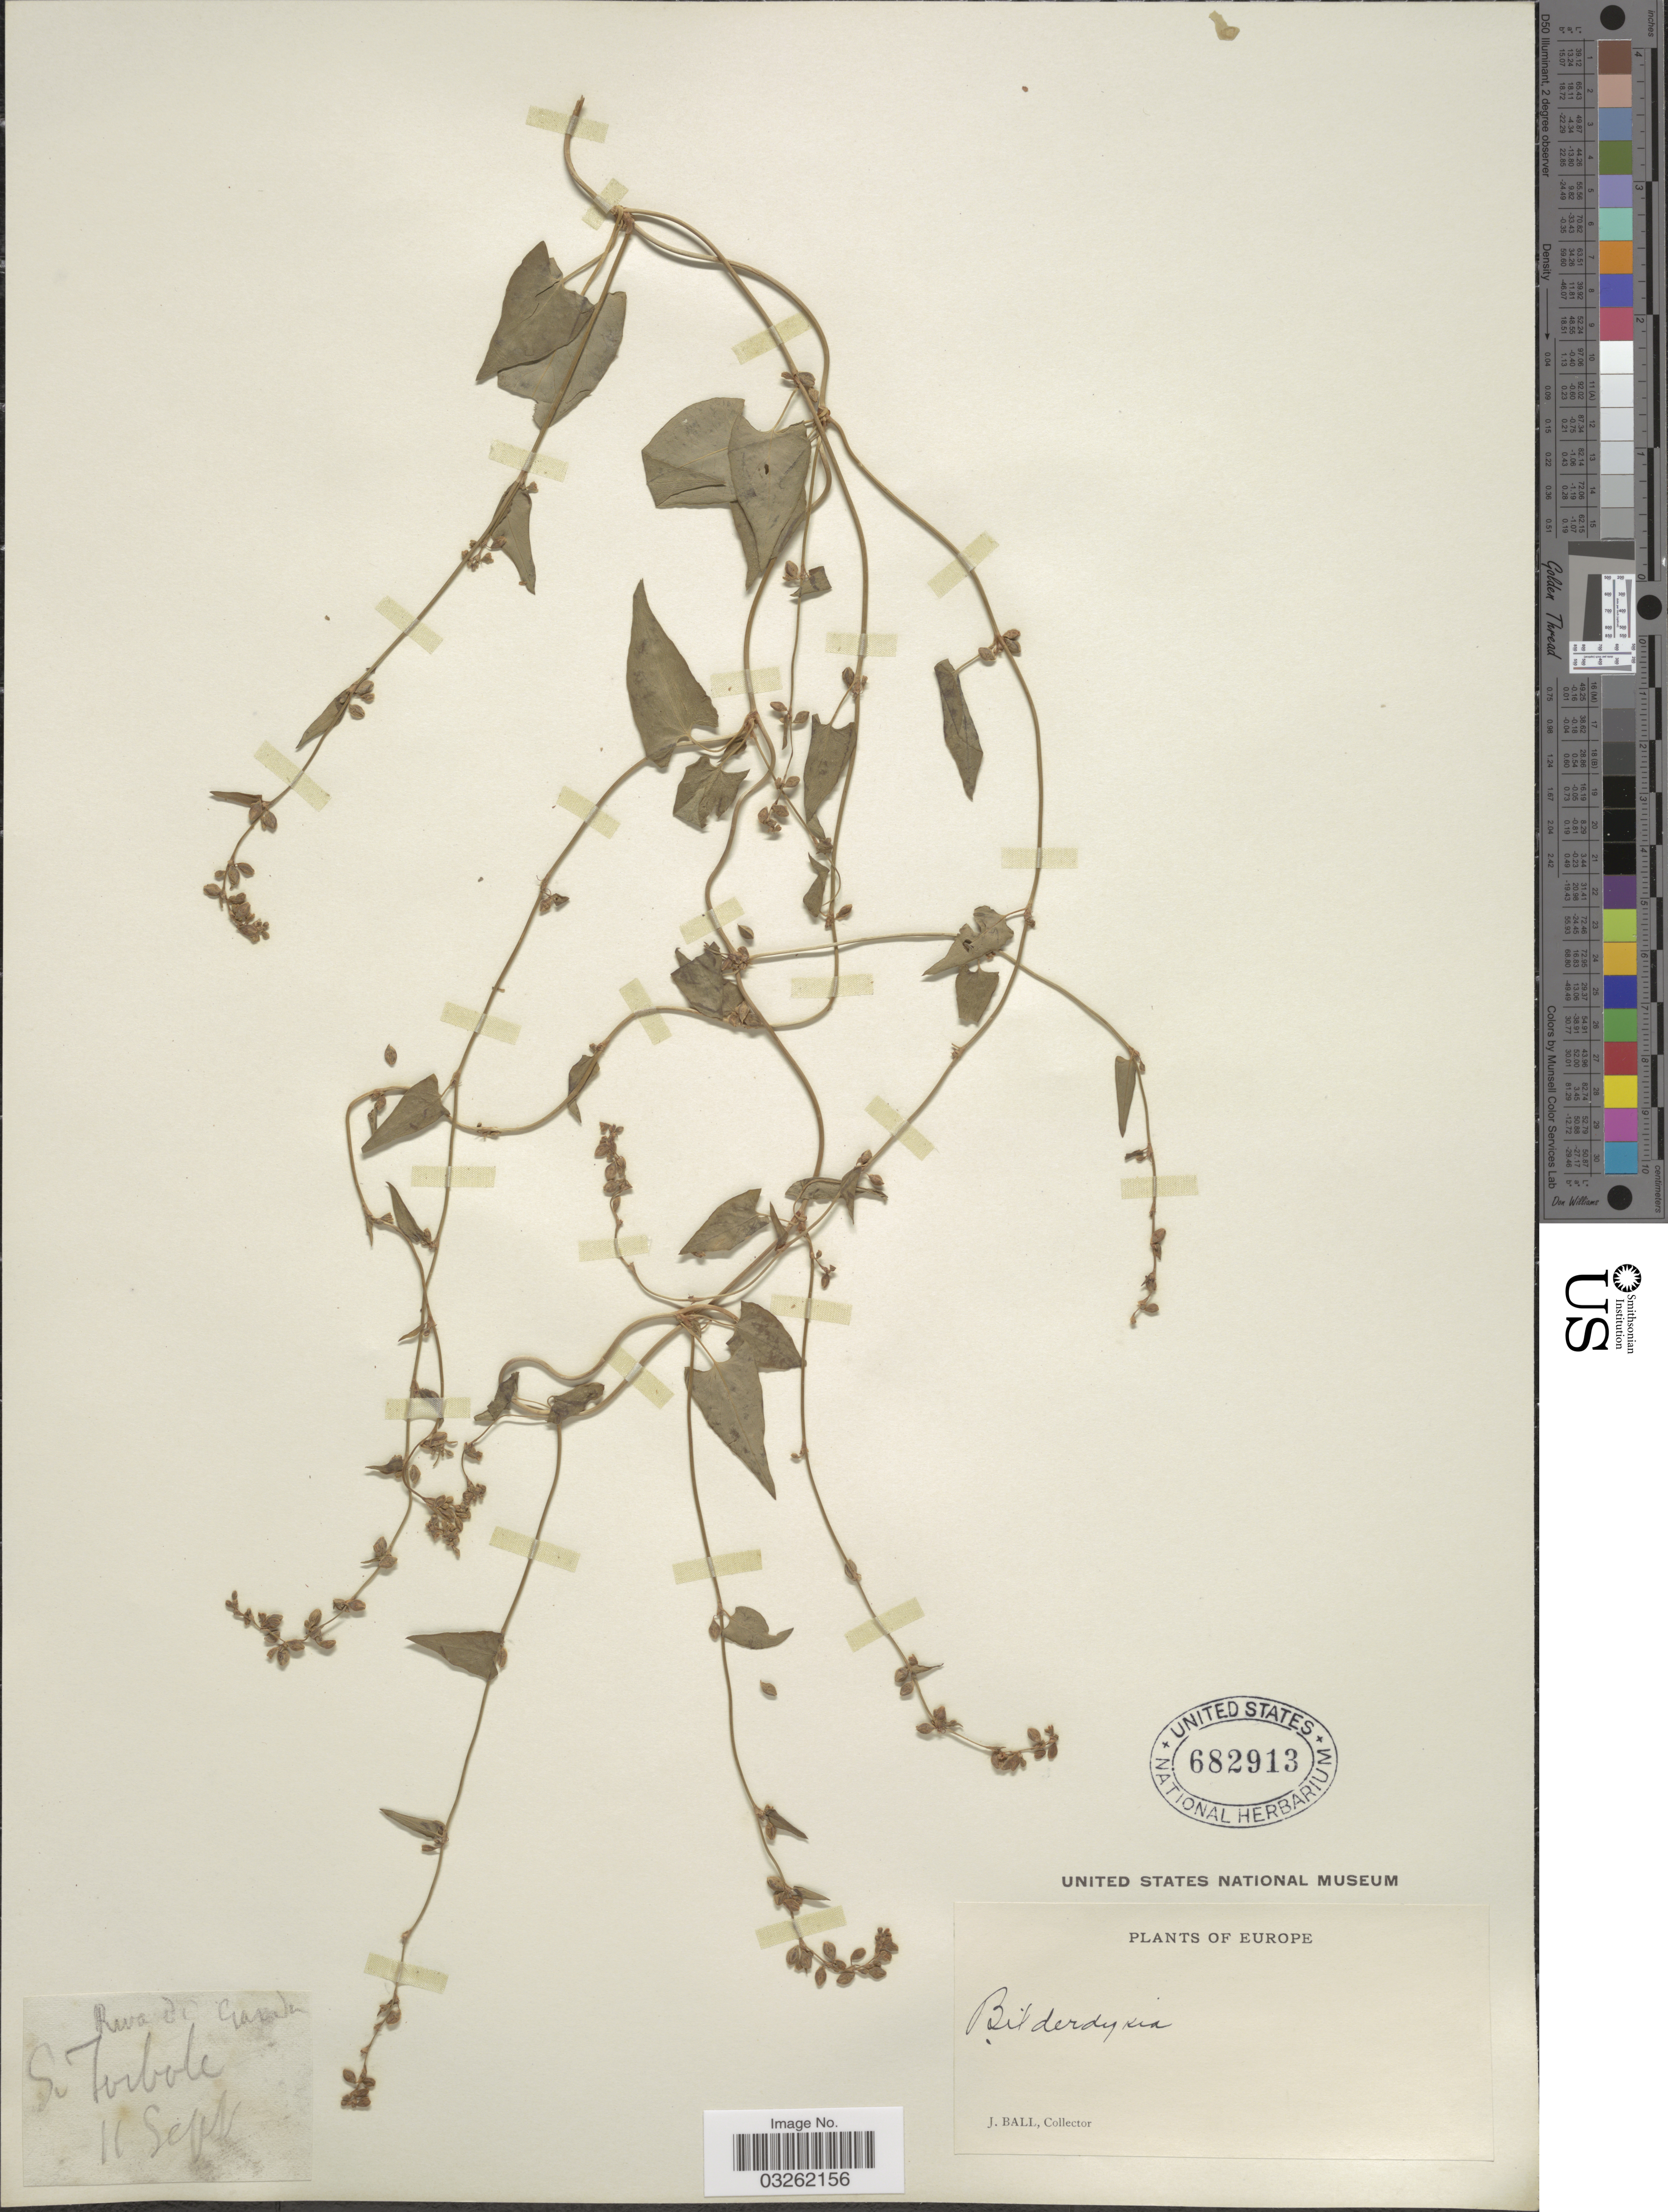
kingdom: Plantae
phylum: Tracheophyta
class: Magnoliopsida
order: Caryophyllales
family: Polygonaceae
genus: Fallopia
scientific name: Fallopia convolvulus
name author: (L.) Á. Löve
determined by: Strong, Mark T., (BOT), Smithsonian Institution - National Museum of Natural History (UNITED STATES)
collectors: J. Ball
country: Italy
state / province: Trentino-Alto Adige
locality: Europe. Riva del Garda. Si Torbole.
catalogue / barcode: US 682913